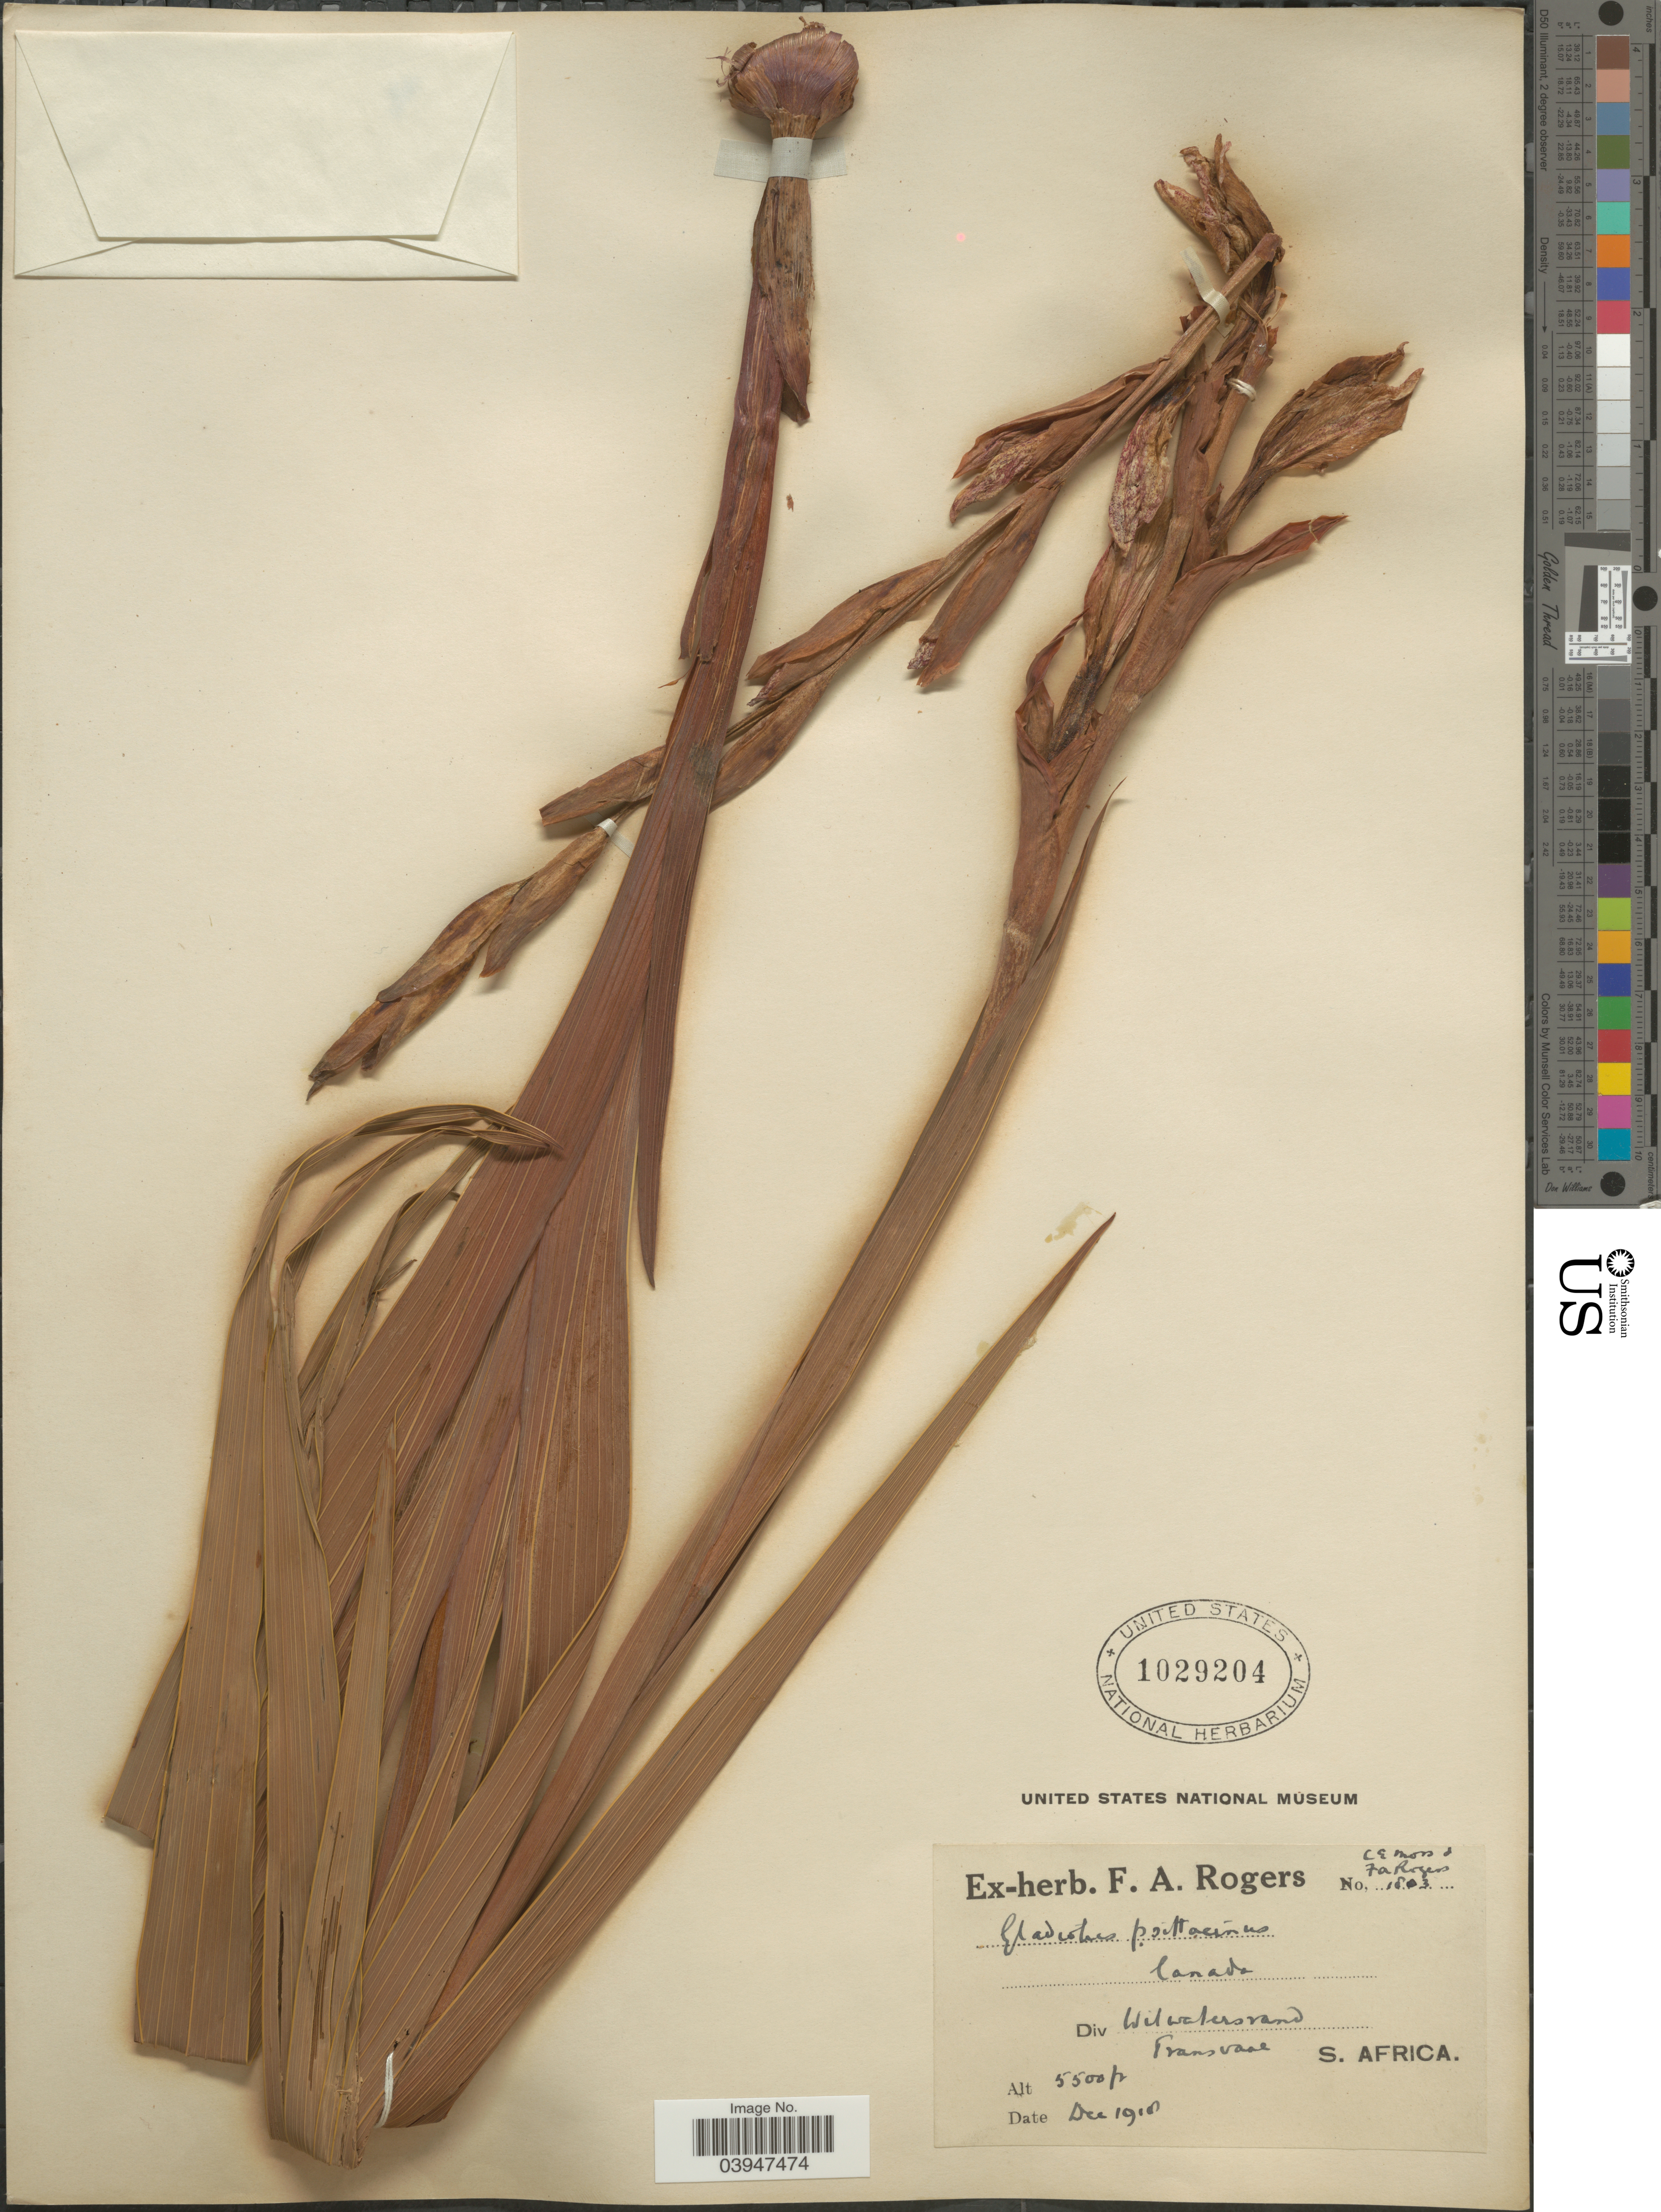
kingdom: Plantae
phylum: Tracheophyta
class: Liliopsida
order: Asparagales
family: Iridaceae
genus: Gladiolus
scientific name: Gladiolus psittacinus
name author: Hook.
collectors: C. E. Moss & F. A. Rogers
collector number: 1803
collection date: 1918-12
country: South Africa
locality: Div. Witwatersrand. Transvaal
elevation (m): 1676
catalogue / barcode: US 1029204